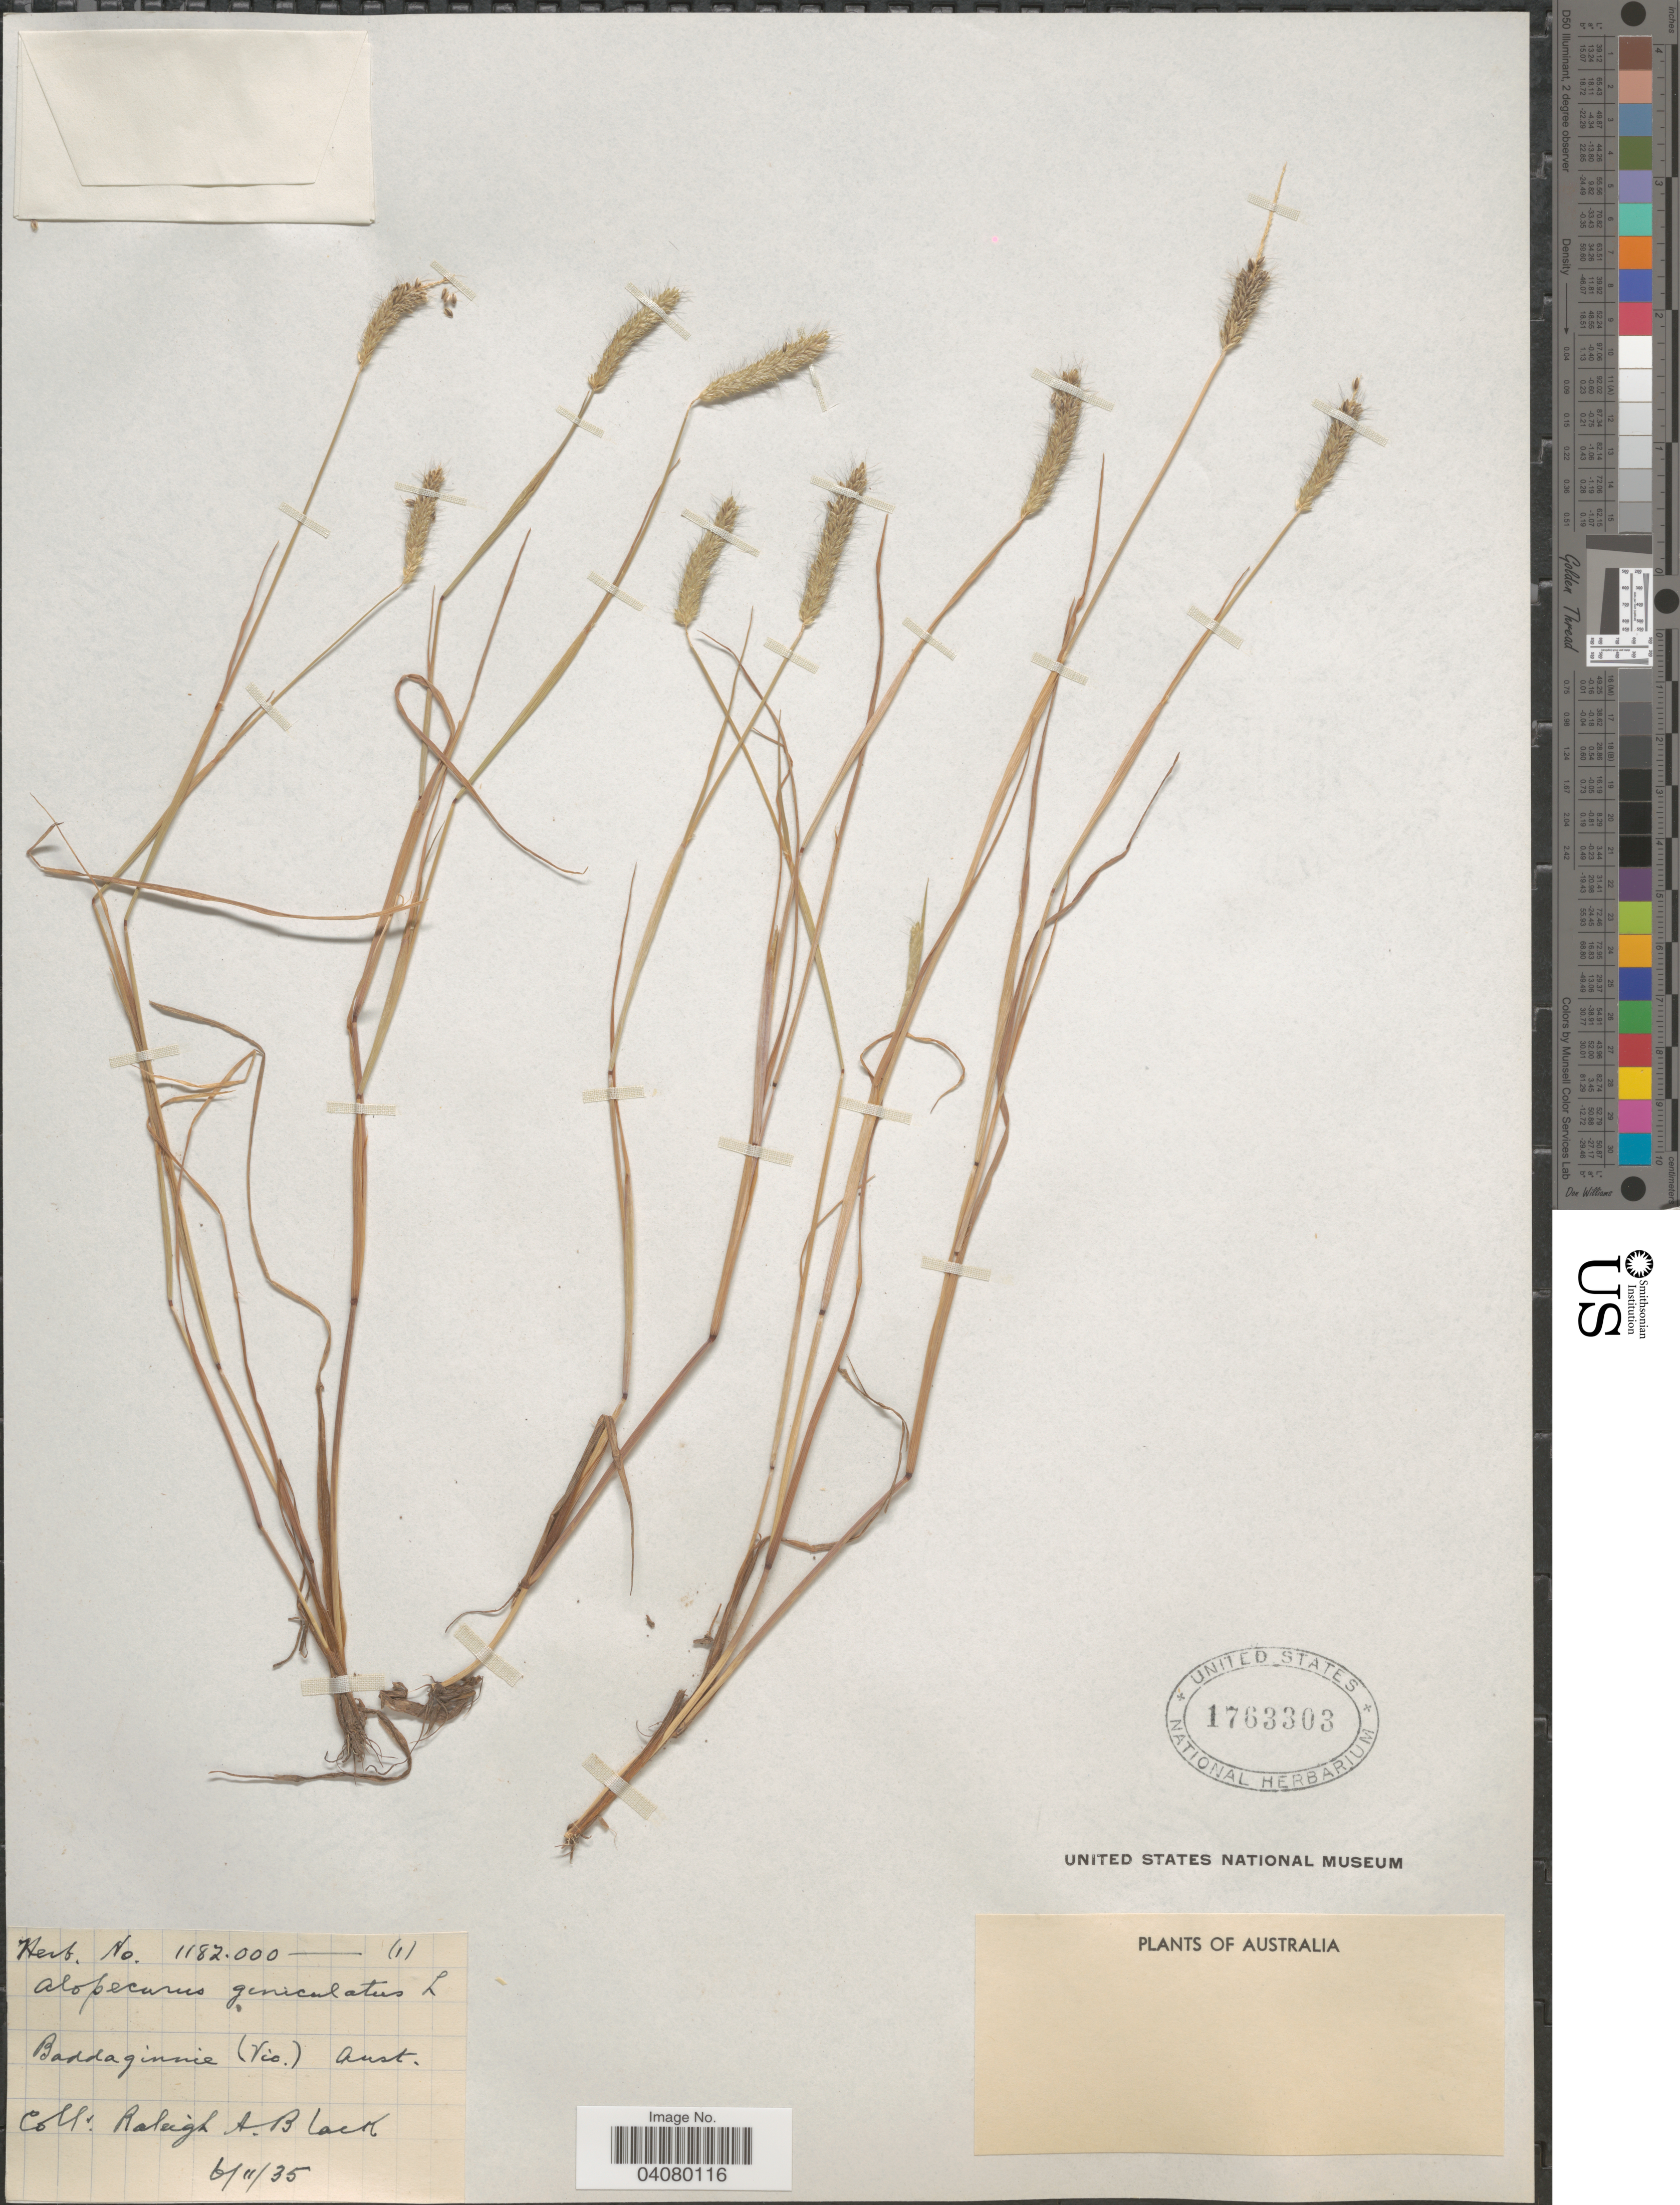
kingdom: Plantae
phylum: Tracheophyta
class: Liliopsida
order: Poales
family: Poaceae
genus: Alopecurus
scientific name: Alopecurus geniculatus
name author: L.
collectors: R. A. Black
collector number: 1182.000-(1)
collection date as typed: Transcribed d/m/y: 6/11/35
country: Australia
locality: Baddaginnie (Vic.).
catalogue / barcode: US 1763303